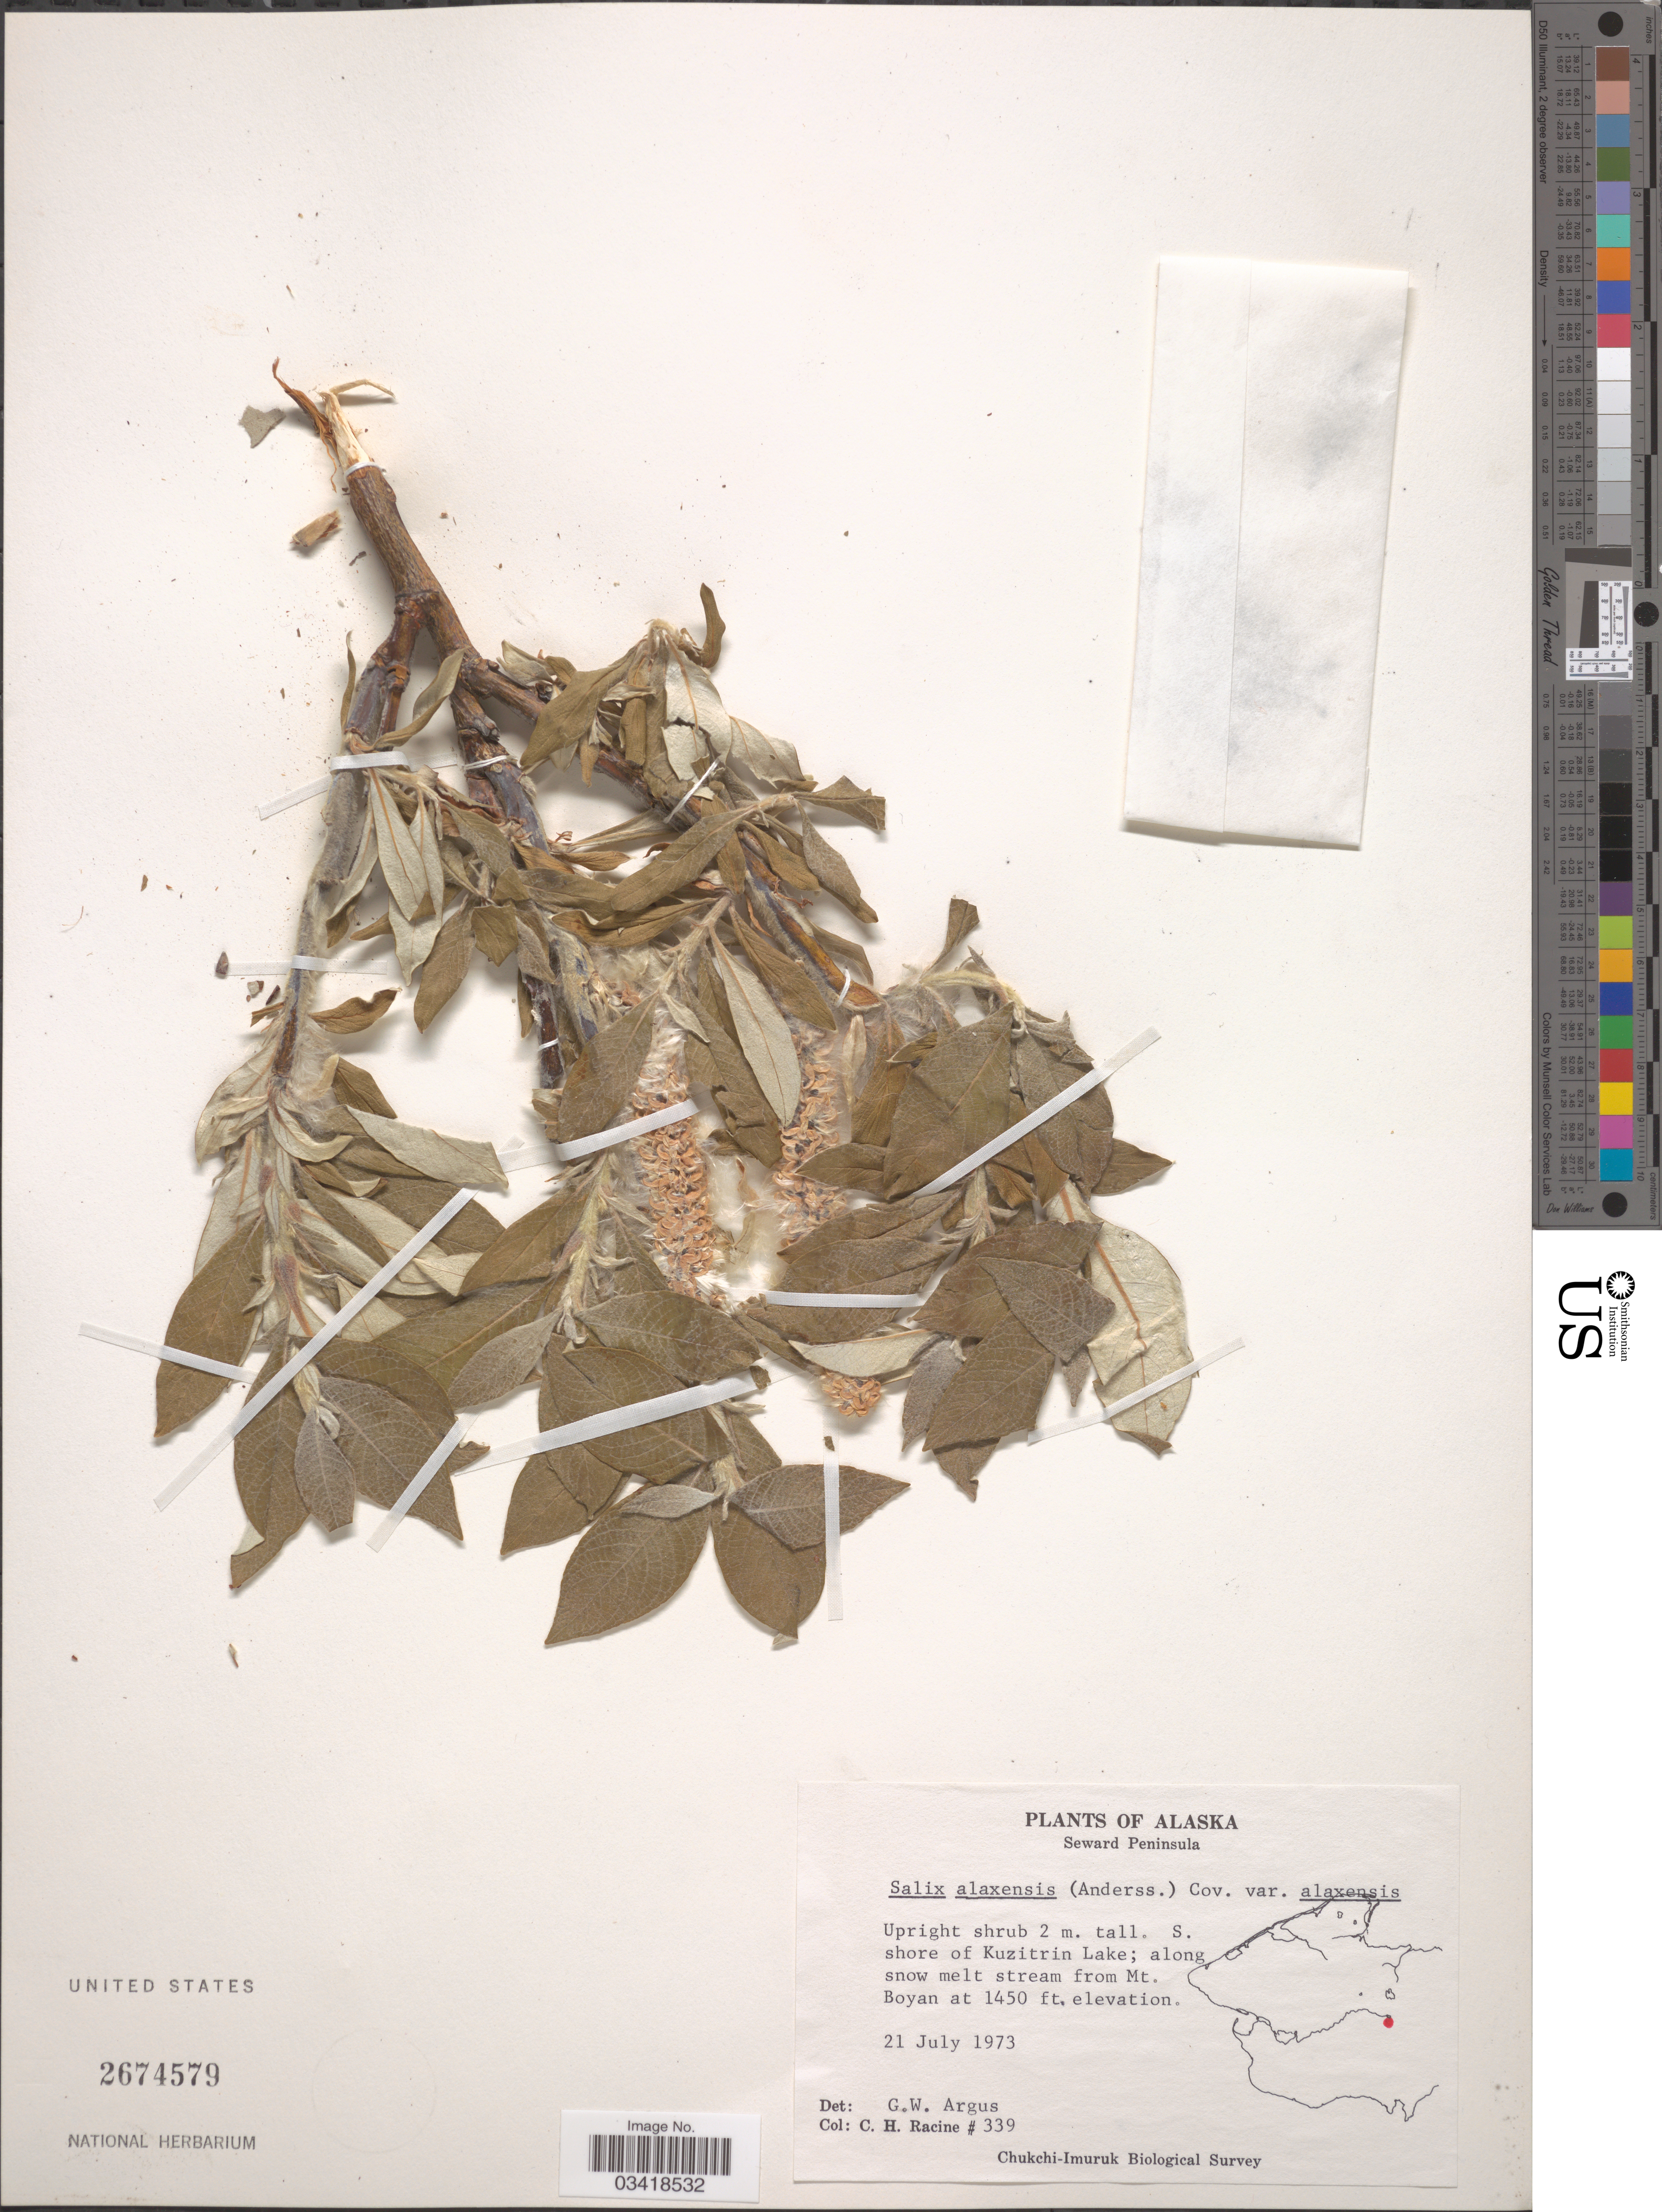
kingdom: Plantae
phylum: Tracheophyta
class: Magnoliopsida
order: Malpighiales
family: Salicaceae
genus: Salix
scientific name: Salix alaxensis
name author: (Andersson) Coville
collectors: C. Racine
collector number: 339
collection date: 1973-07-21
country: United States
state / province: Alaska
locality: Seward Peninsula. S. shore of Kuzitrin Lake; along snow melt stream from Mt. Boyan.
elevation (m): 442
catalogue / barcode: US 2674579